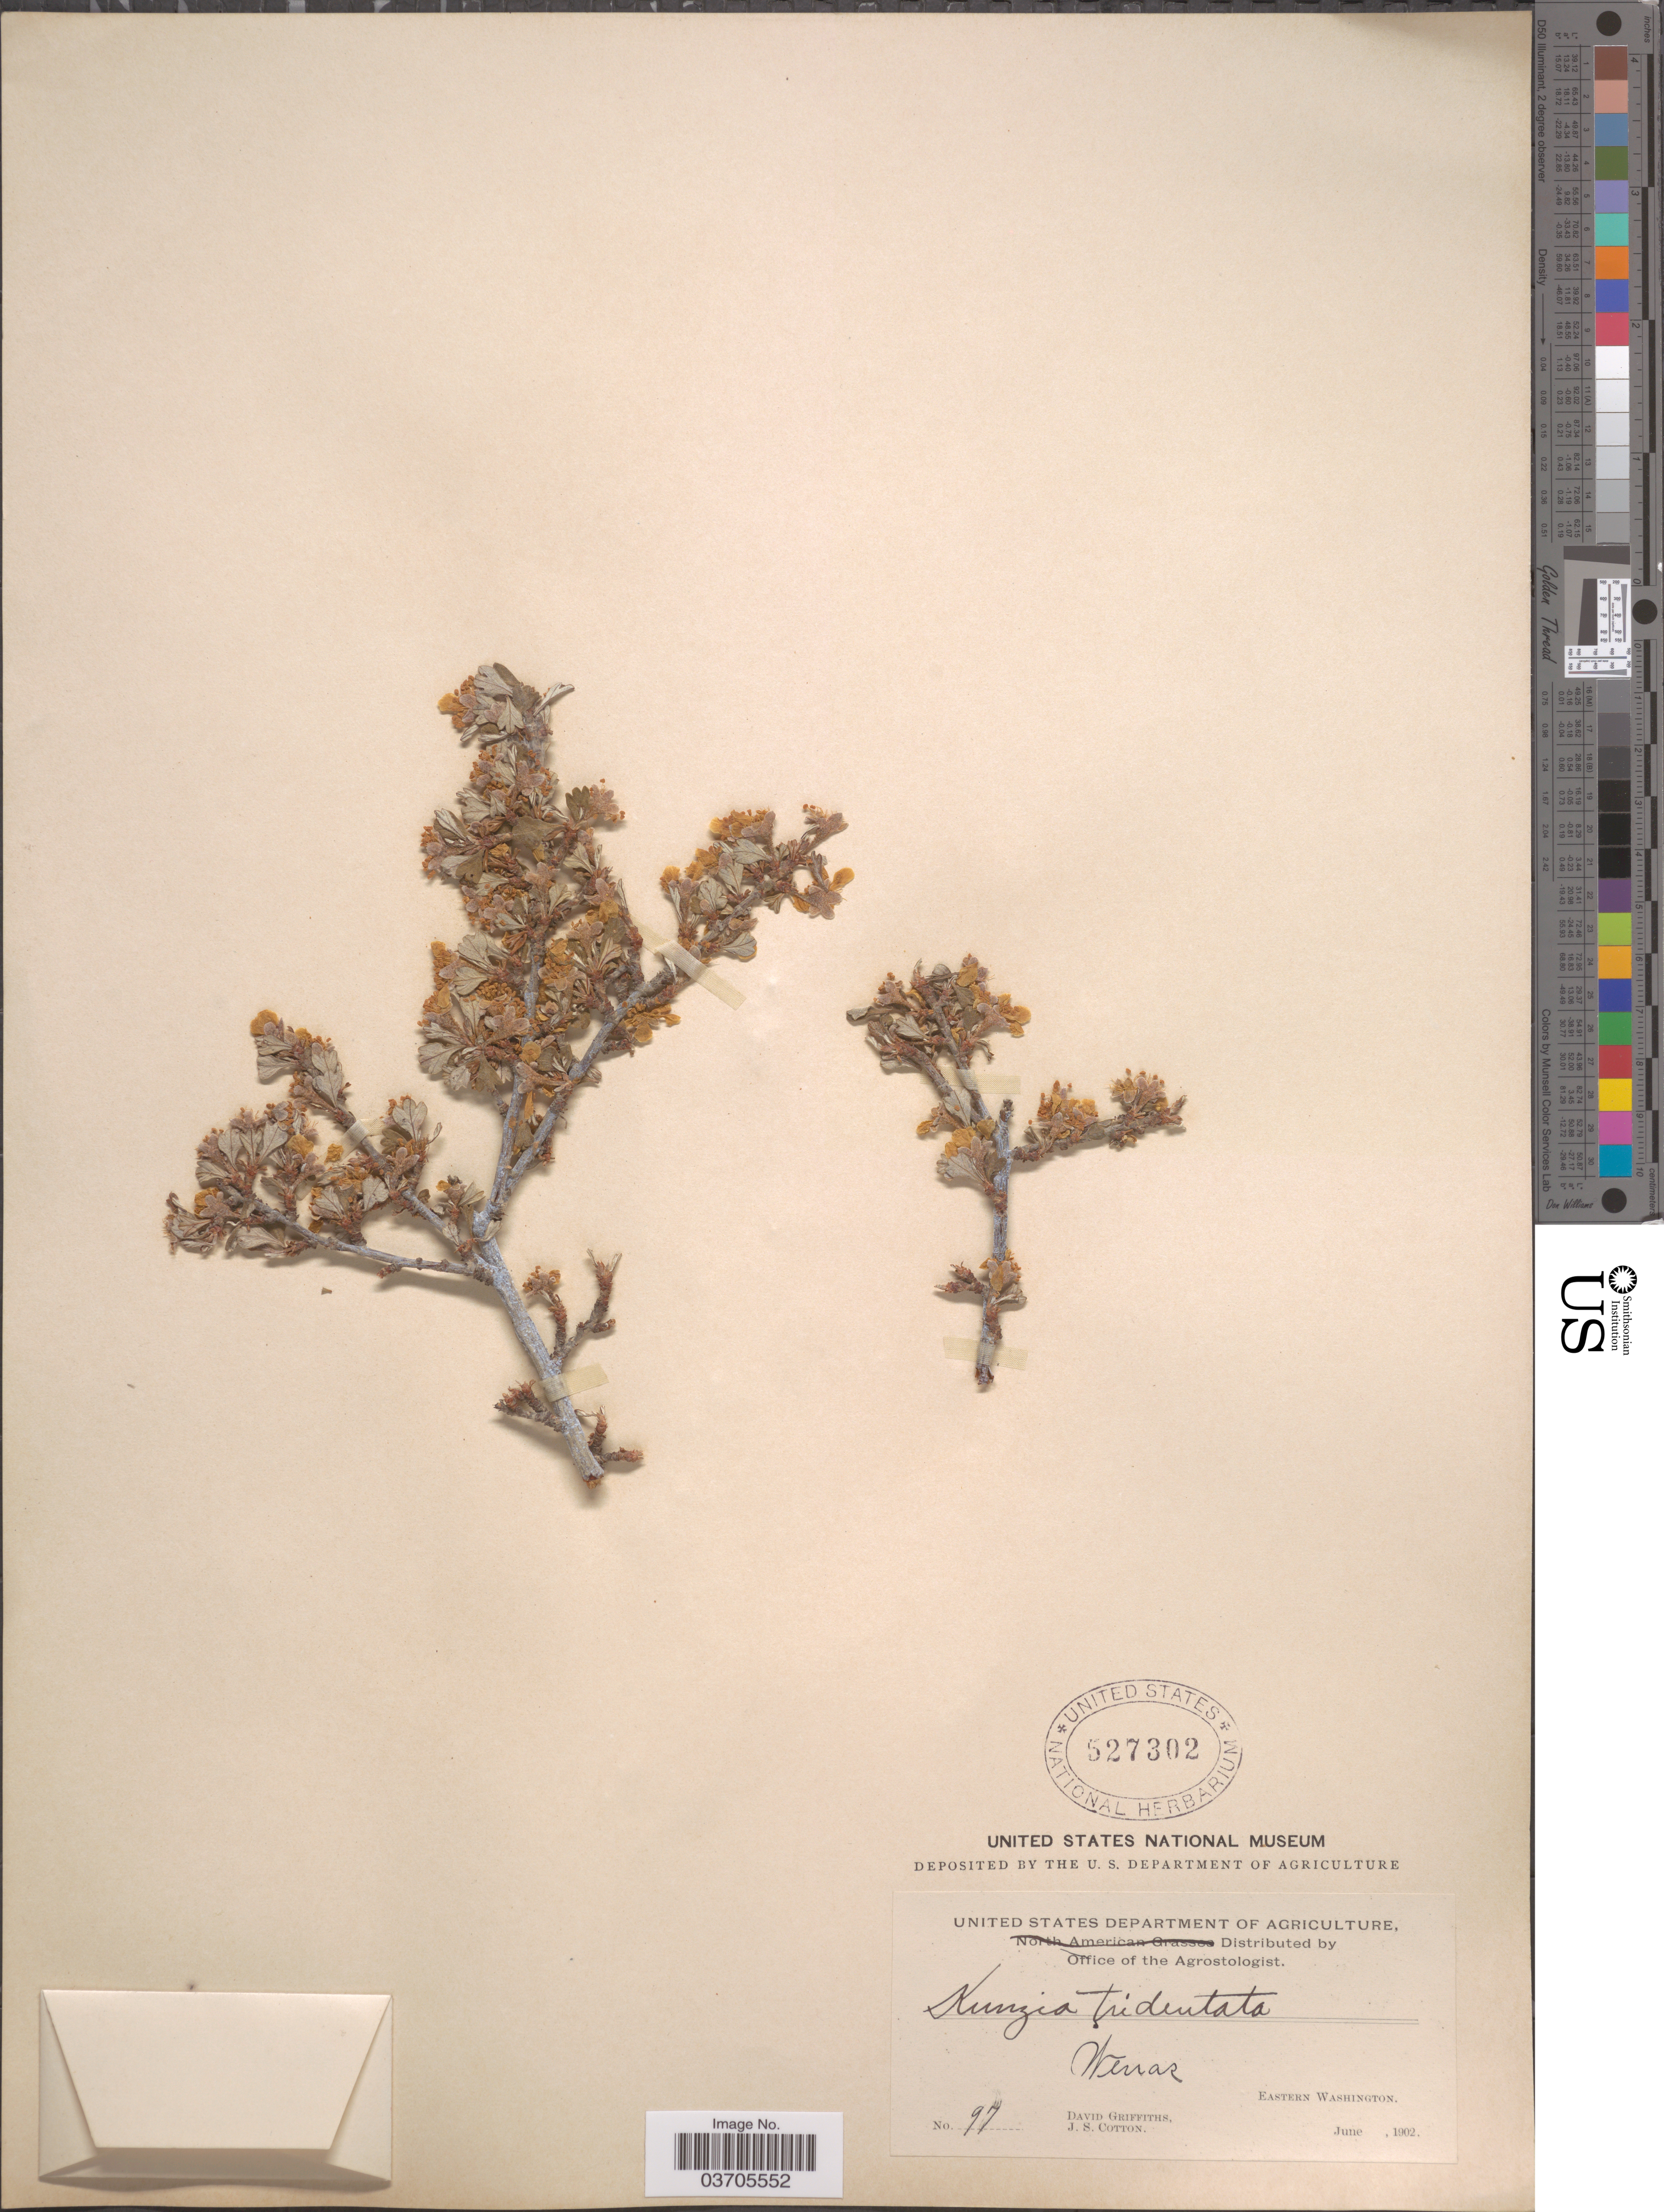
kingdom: Plantae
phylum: Tracheophyta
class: Magnoliopsida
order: Rosales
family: Rosaceae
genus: Purshia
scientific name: Purshia tridentata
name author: (Pursh) DC.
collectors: D. Griffiths & J. S. Cotton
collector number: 97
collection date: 1902-06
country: United States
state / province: Washington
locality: Wenas. Eastern Washington.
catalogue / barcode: US 527302